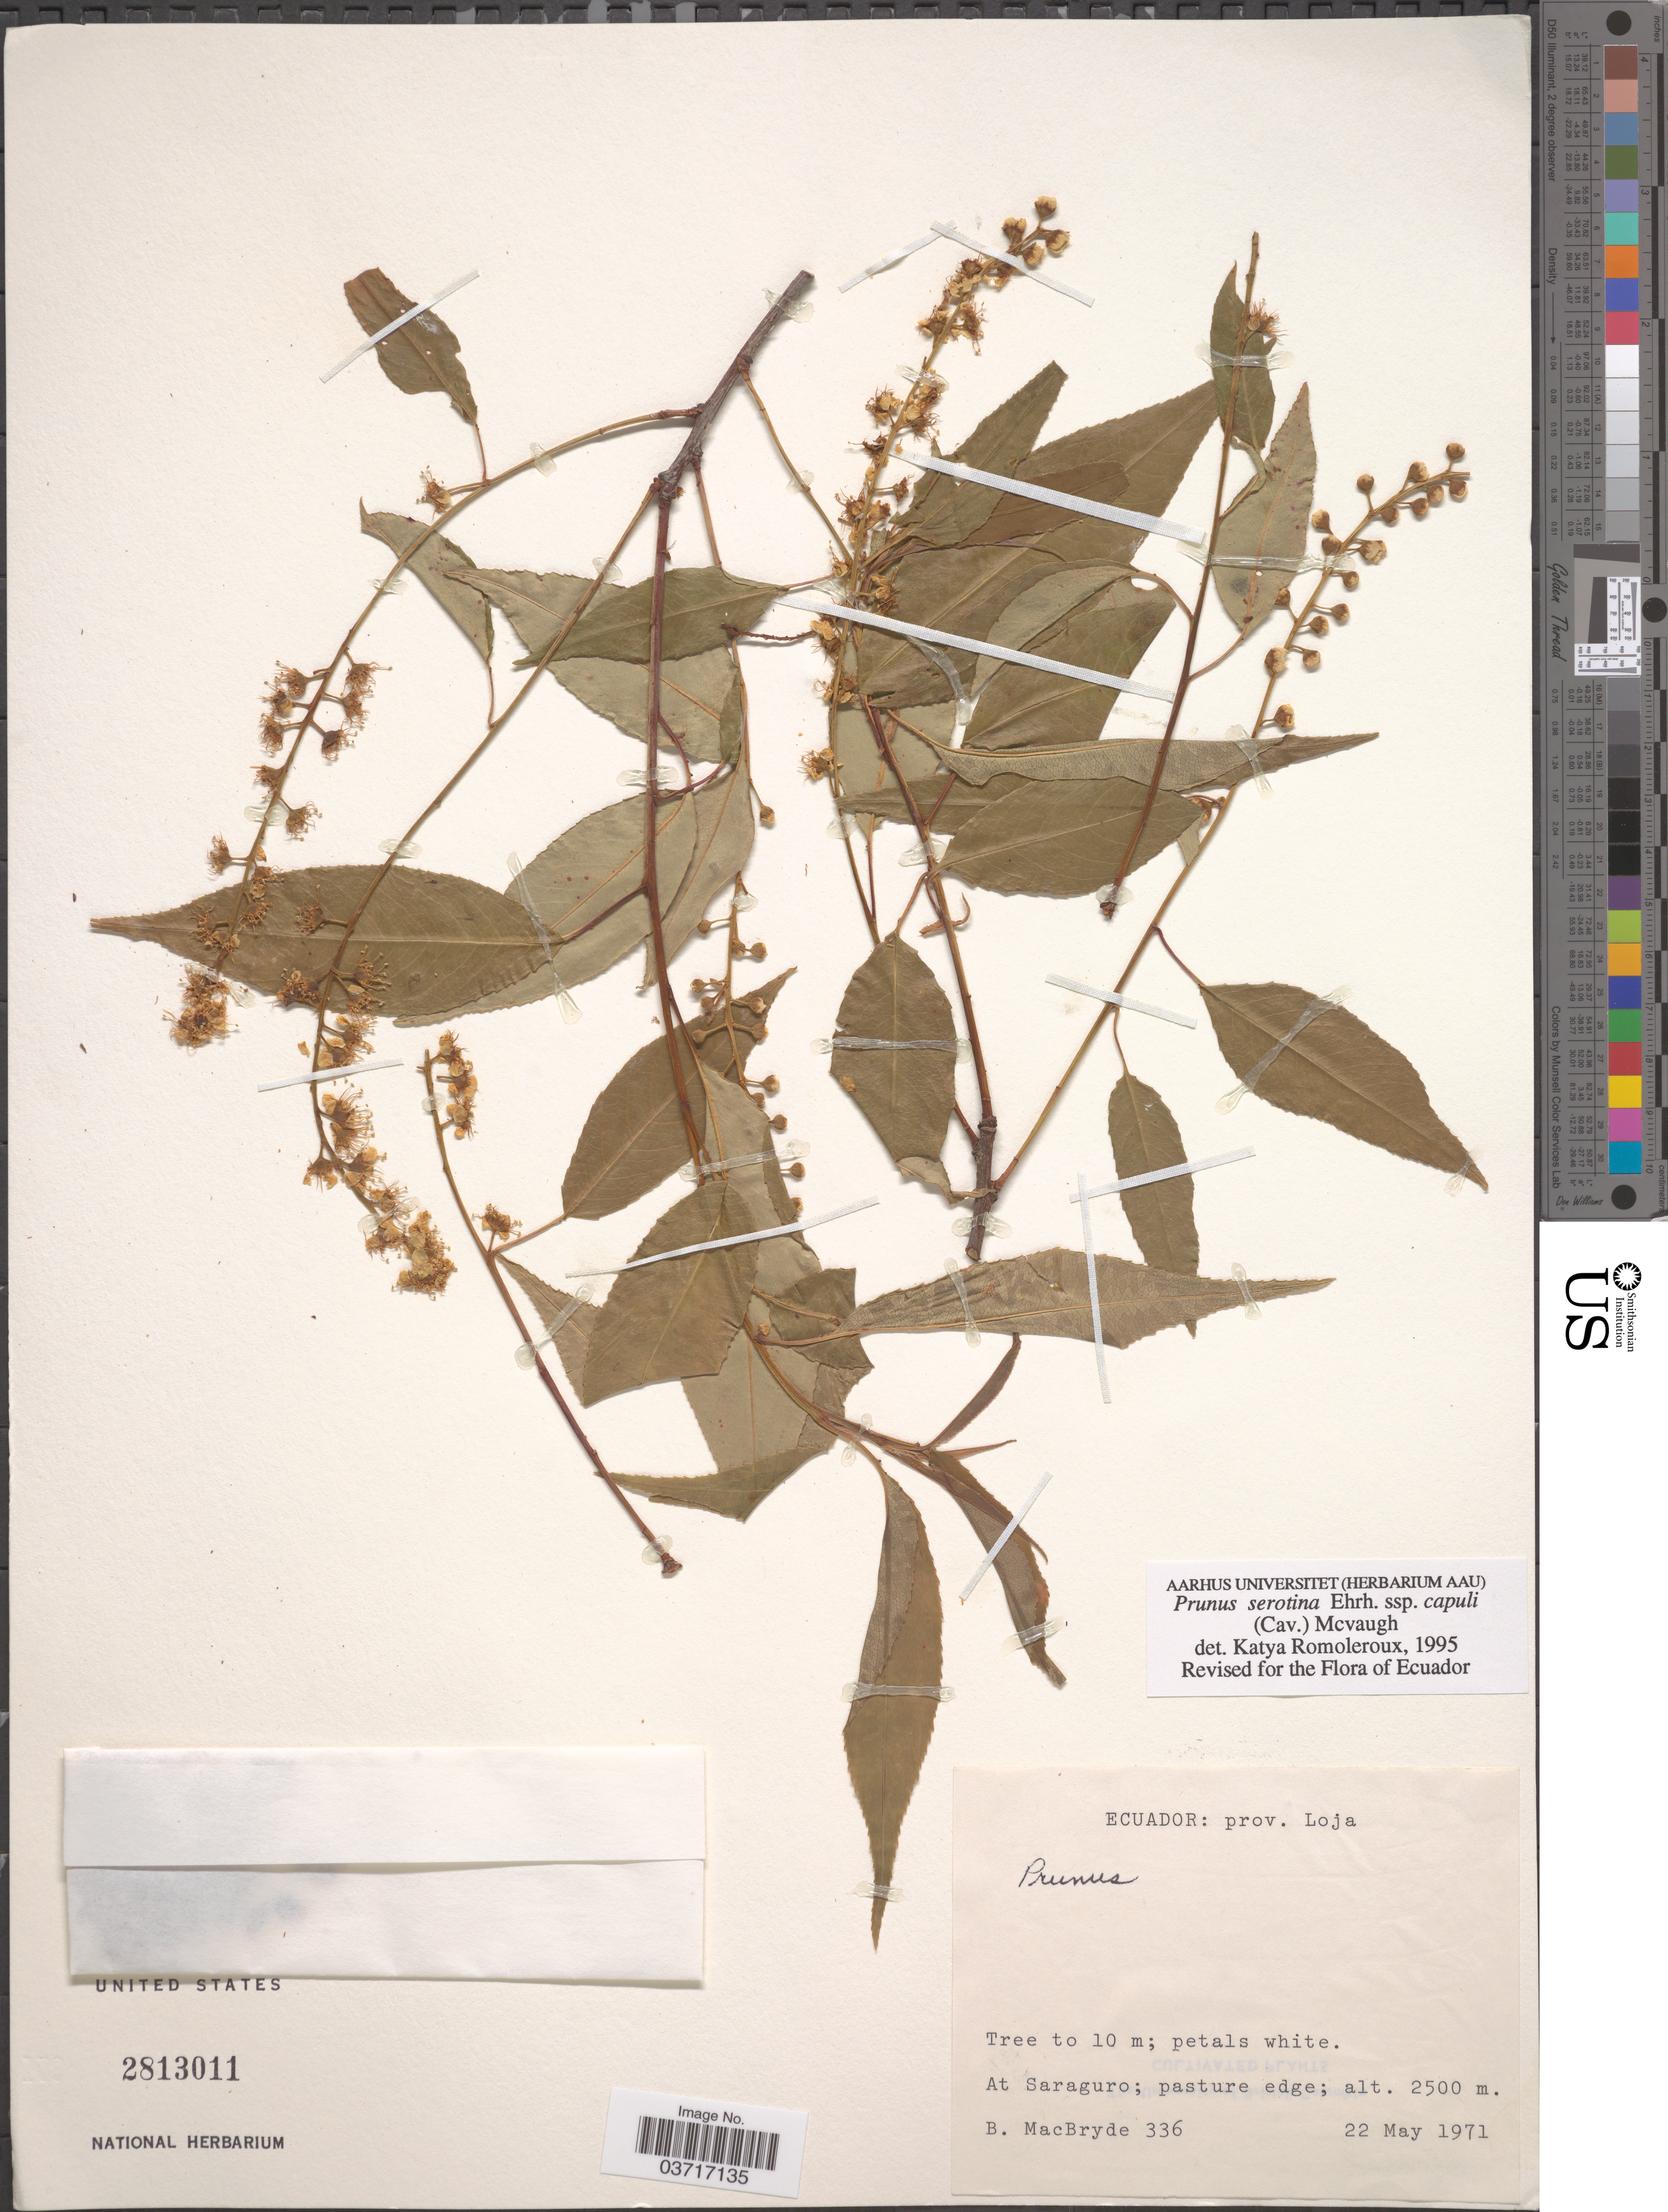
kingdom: Plantae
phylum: Tracheophyta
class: Magnoliopsida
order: Rosales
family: Rosaceae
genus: Prunus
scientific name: Prunus serotina subsp. capuli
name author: (Cav. ex Spreng.) McVaugh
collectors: B. MacBryde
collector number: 336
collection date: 1971-05-22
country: Ecuador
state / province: Loja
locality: At Saraguro; pasture edge.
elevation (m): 2500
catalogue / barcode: US 2813011